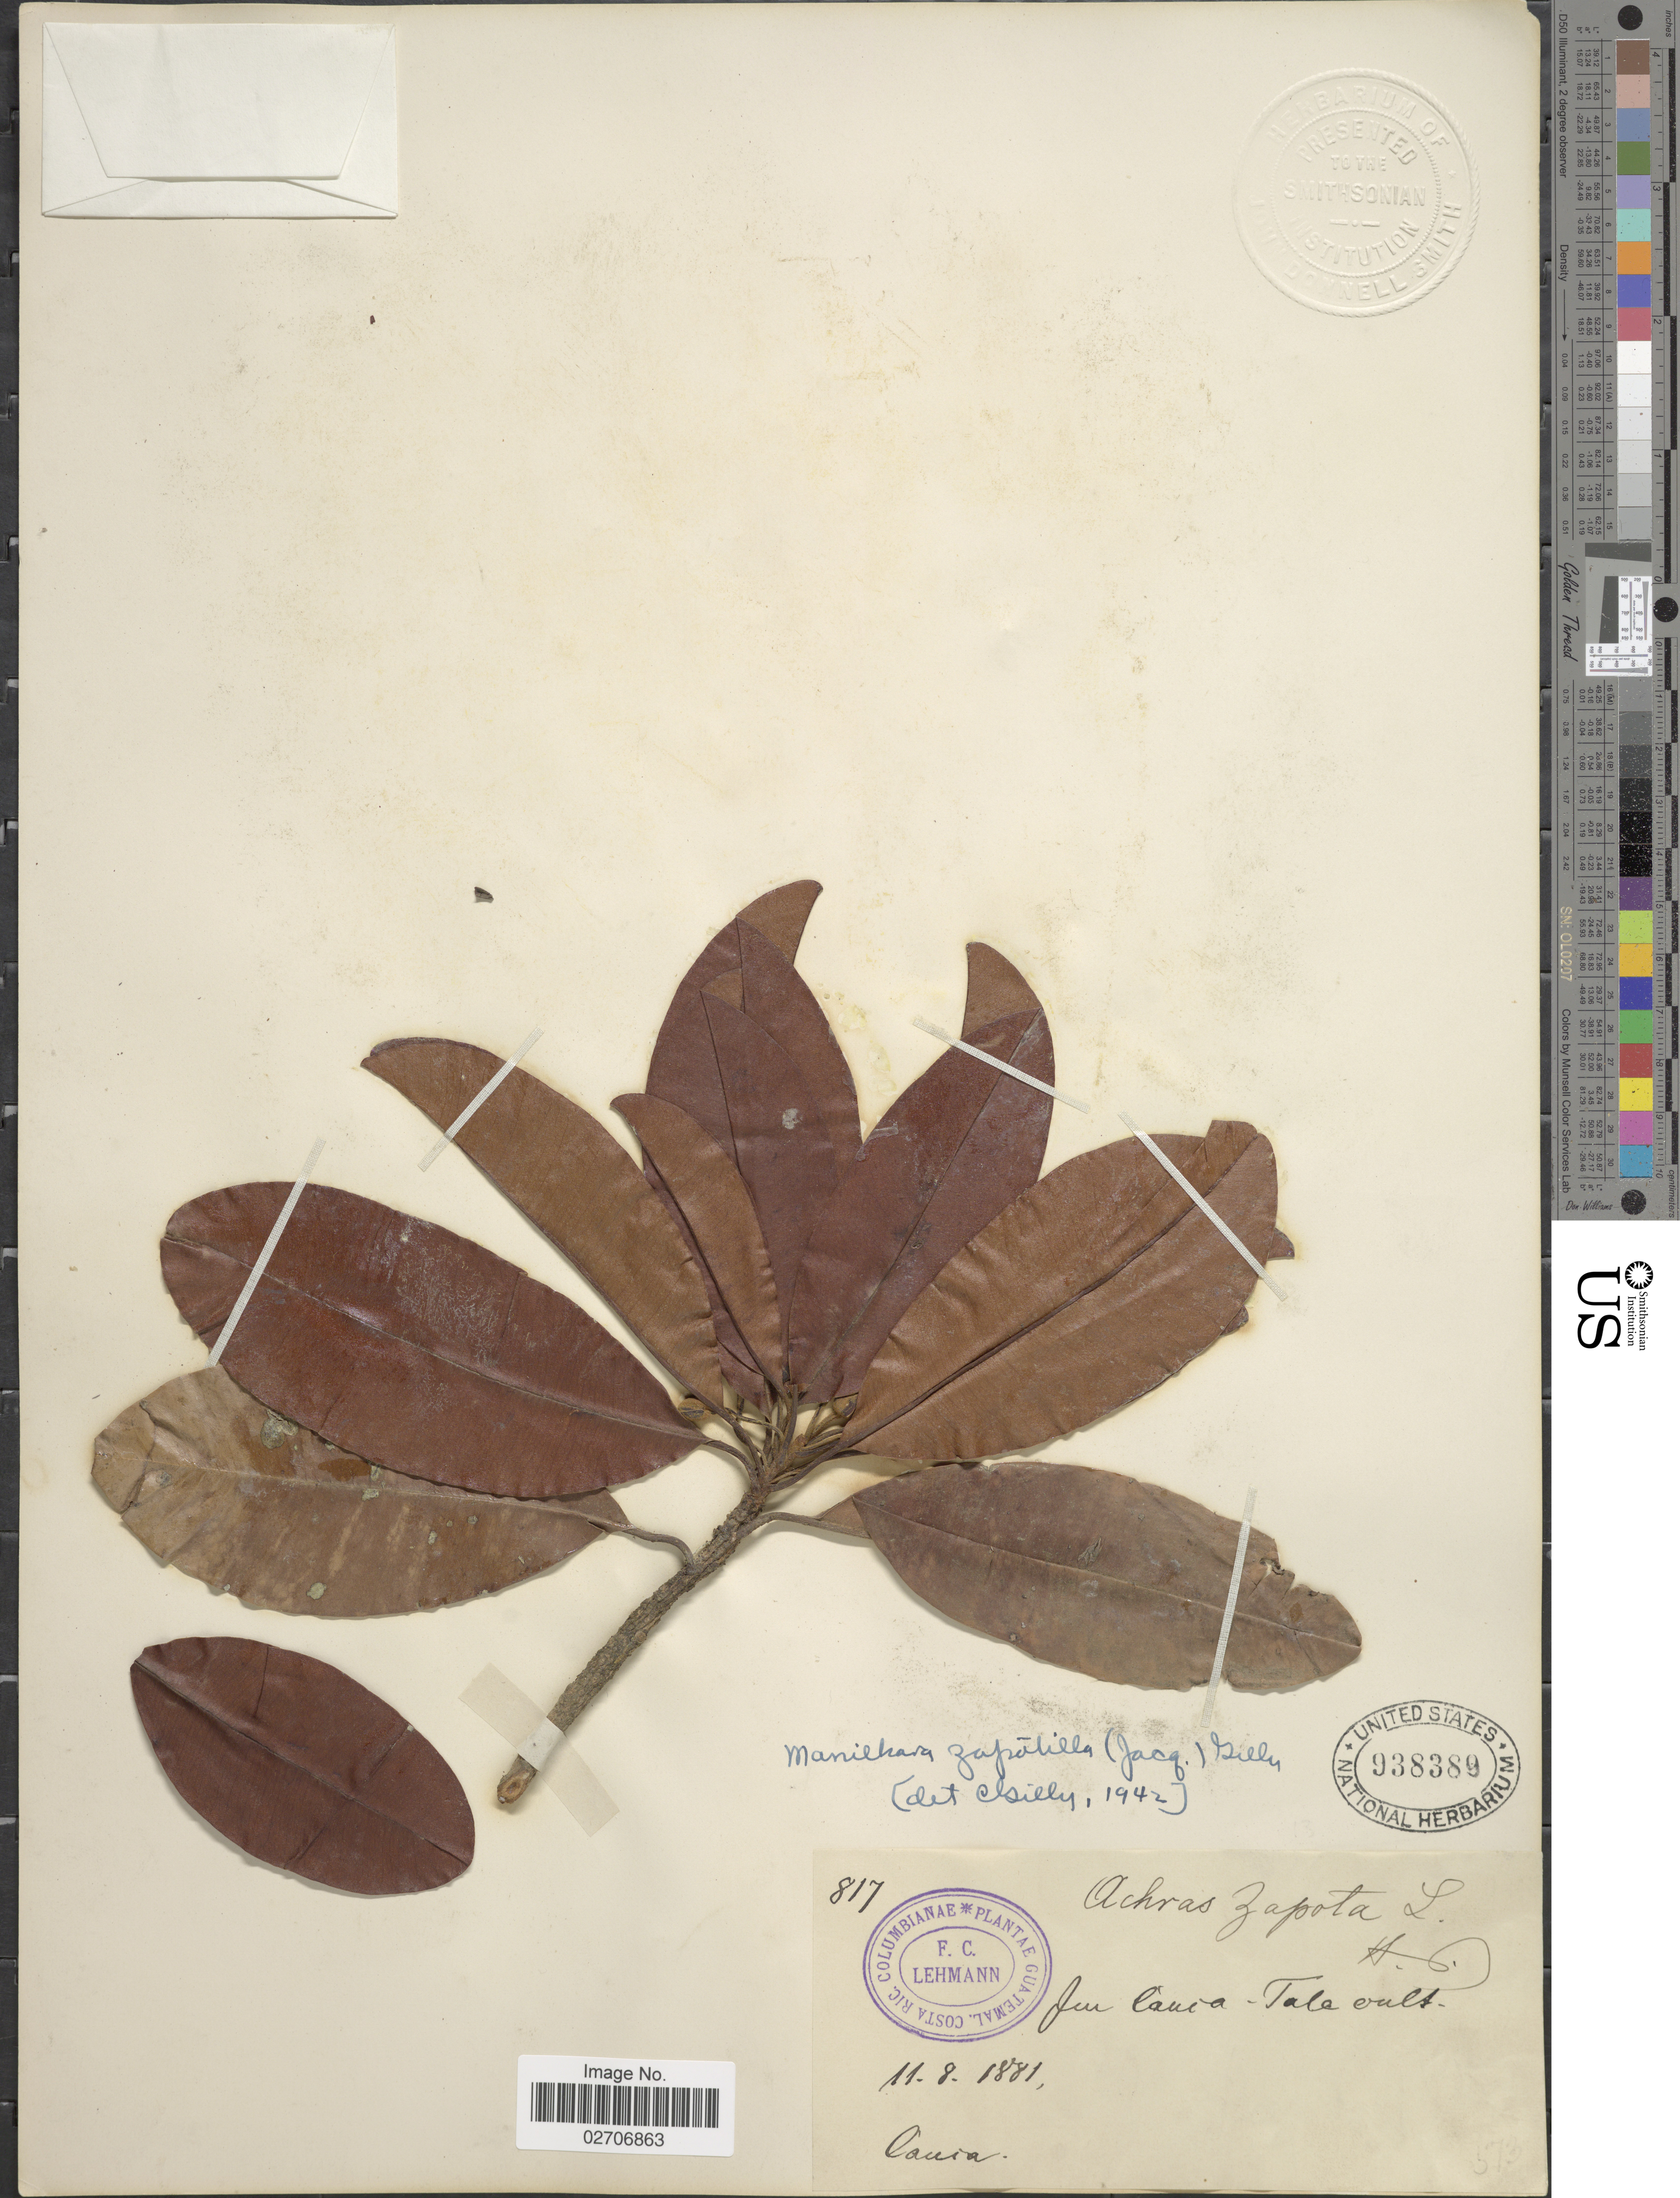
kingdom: Plantae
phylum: Tracheophyta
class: Magnoliopsida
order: Ericales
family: Sapotaceae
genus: Manilkara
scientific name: Manilkara zapota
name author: (L.) P. Royen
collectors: F. C. Lehmann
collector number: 817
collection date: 1881-08-11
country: Colombia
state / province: Cauca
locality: Jun Cauca-Tala cult.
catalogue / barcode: US 938389